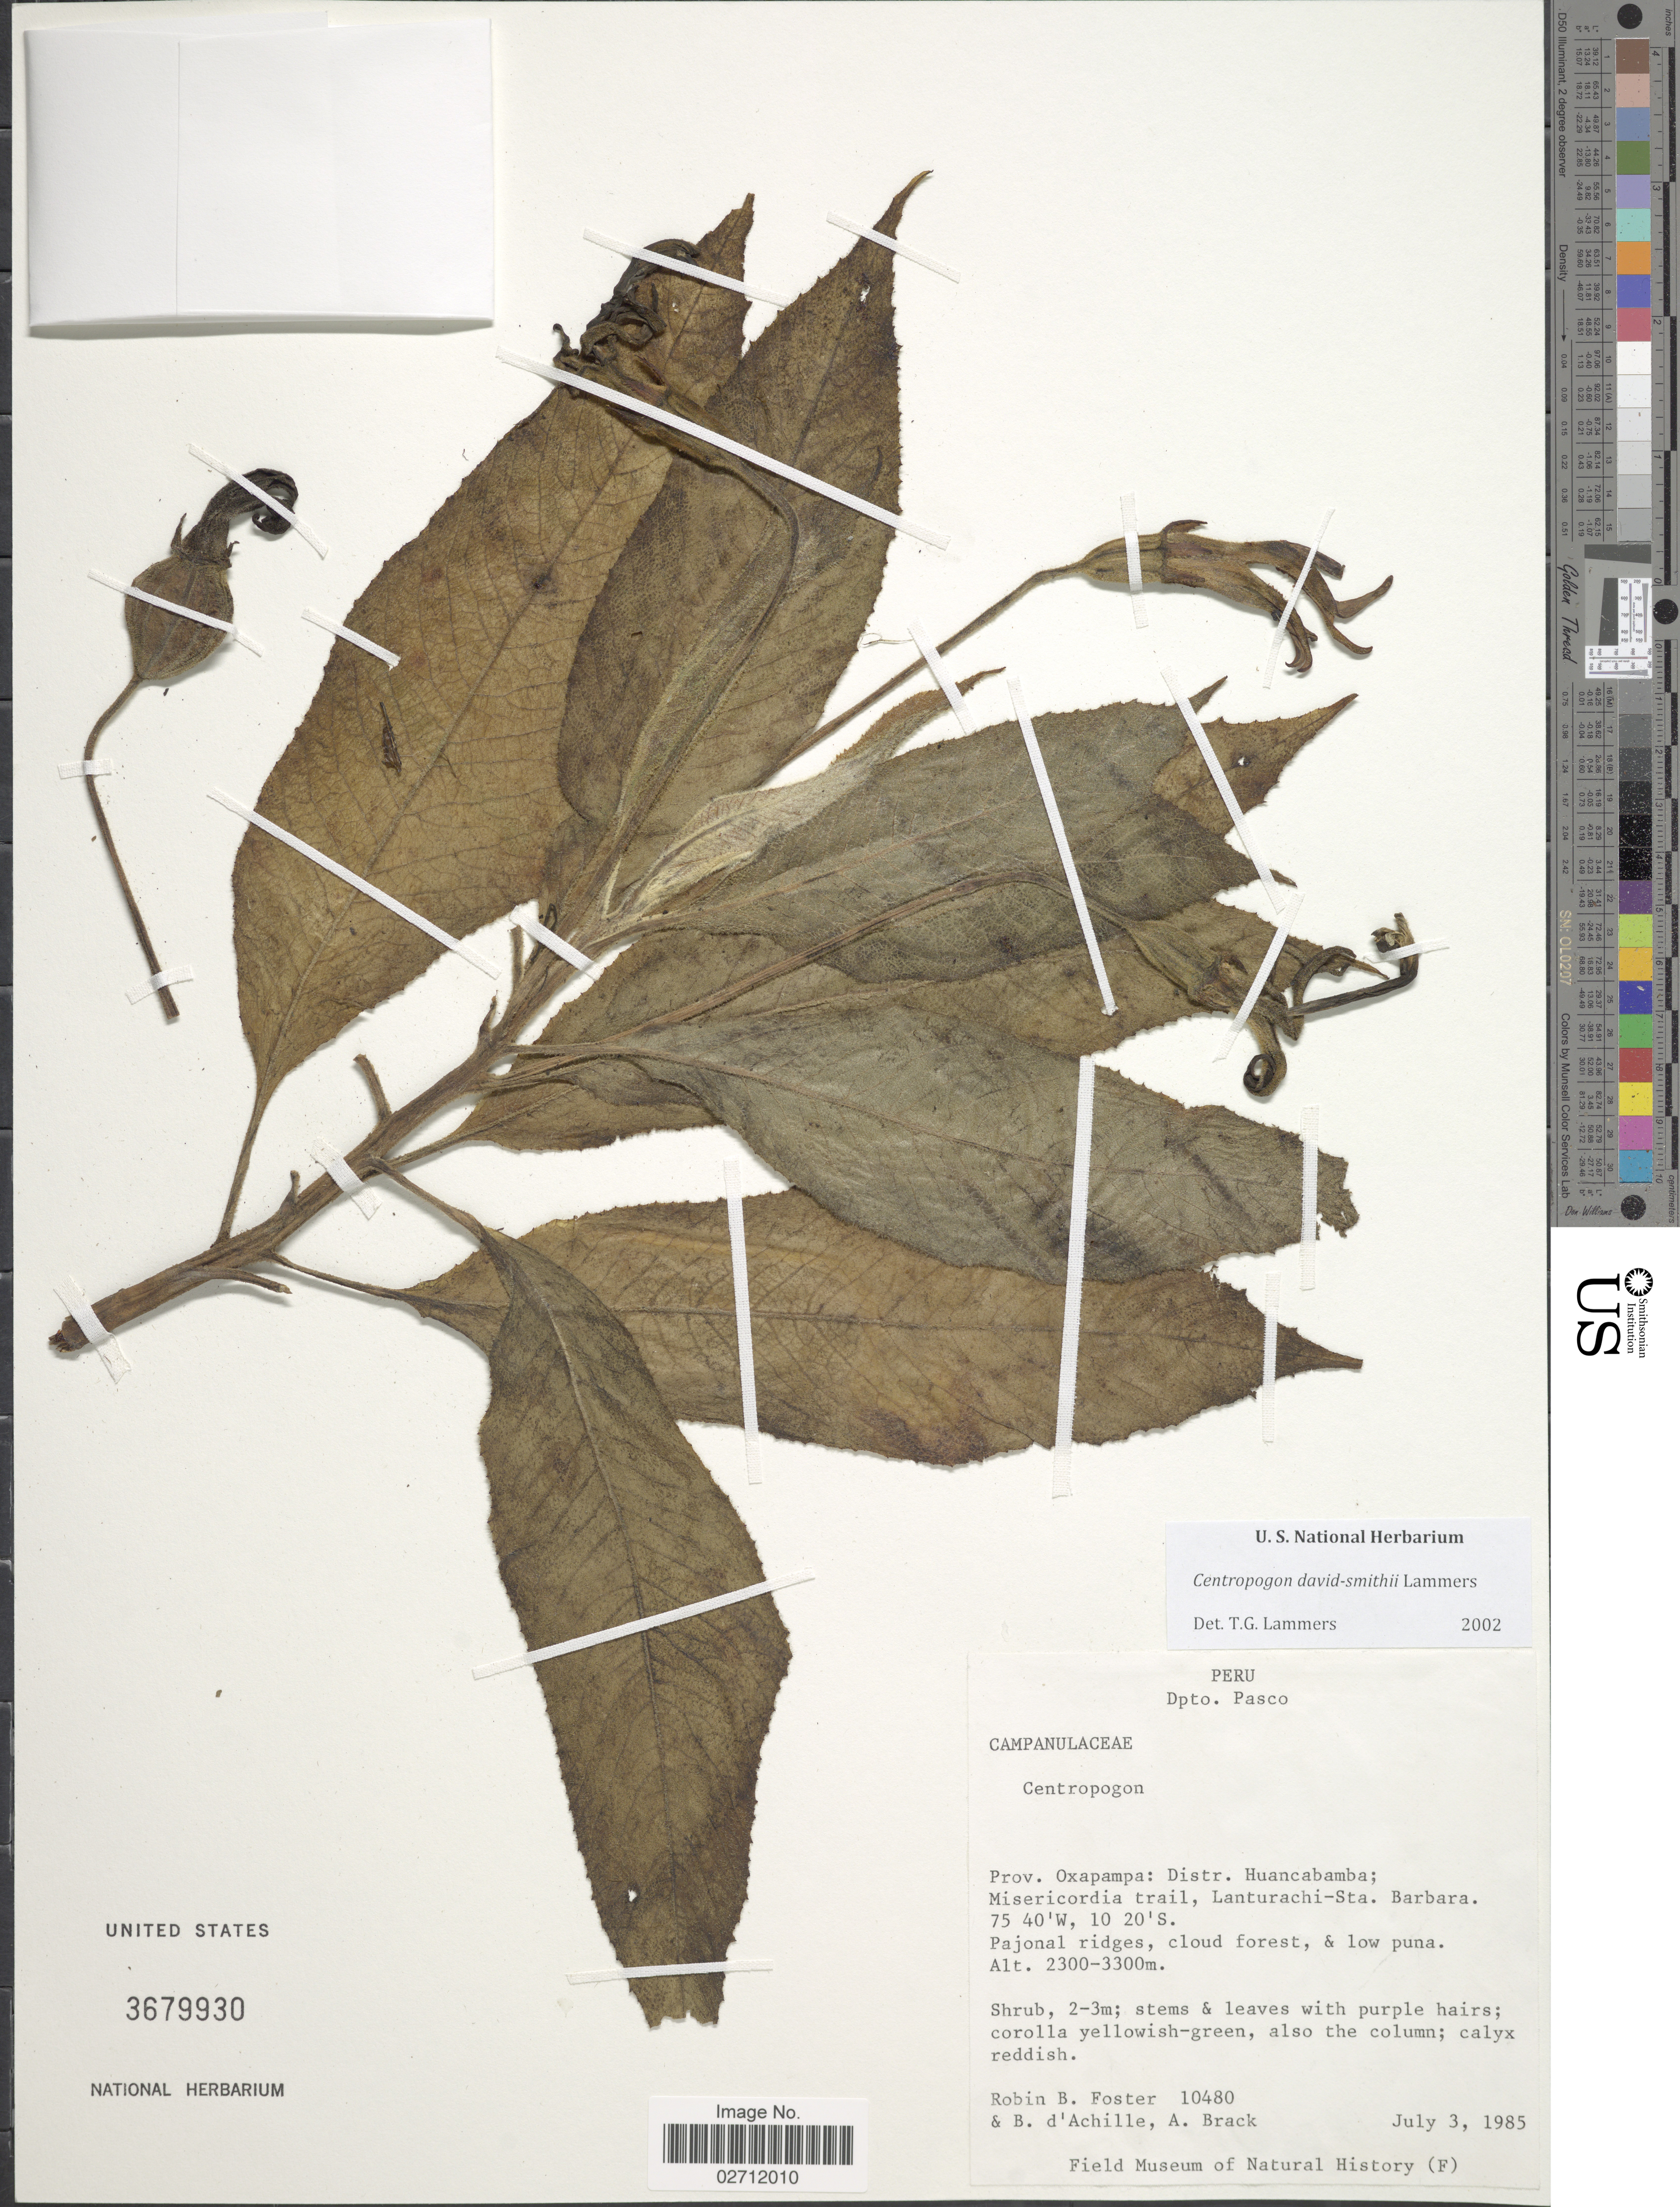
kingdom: Plantae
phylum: Tracheophyta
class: Magnoliopsida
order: Asterales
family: Campanulaceae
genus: Centropogon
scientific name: Centropogon david-smithii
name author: Lammers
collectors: R. B. Foster, B. d'Achille & A. Brack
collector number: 10480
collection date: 1985-07-03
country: Peru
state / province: Pasco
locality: Prov. Oxapampa: Distr. Huancabamba, Misericordia trail, Lanturachi-Sta. Barbara, Pajonal ridges.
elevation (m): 2300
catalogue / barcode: US 3679930